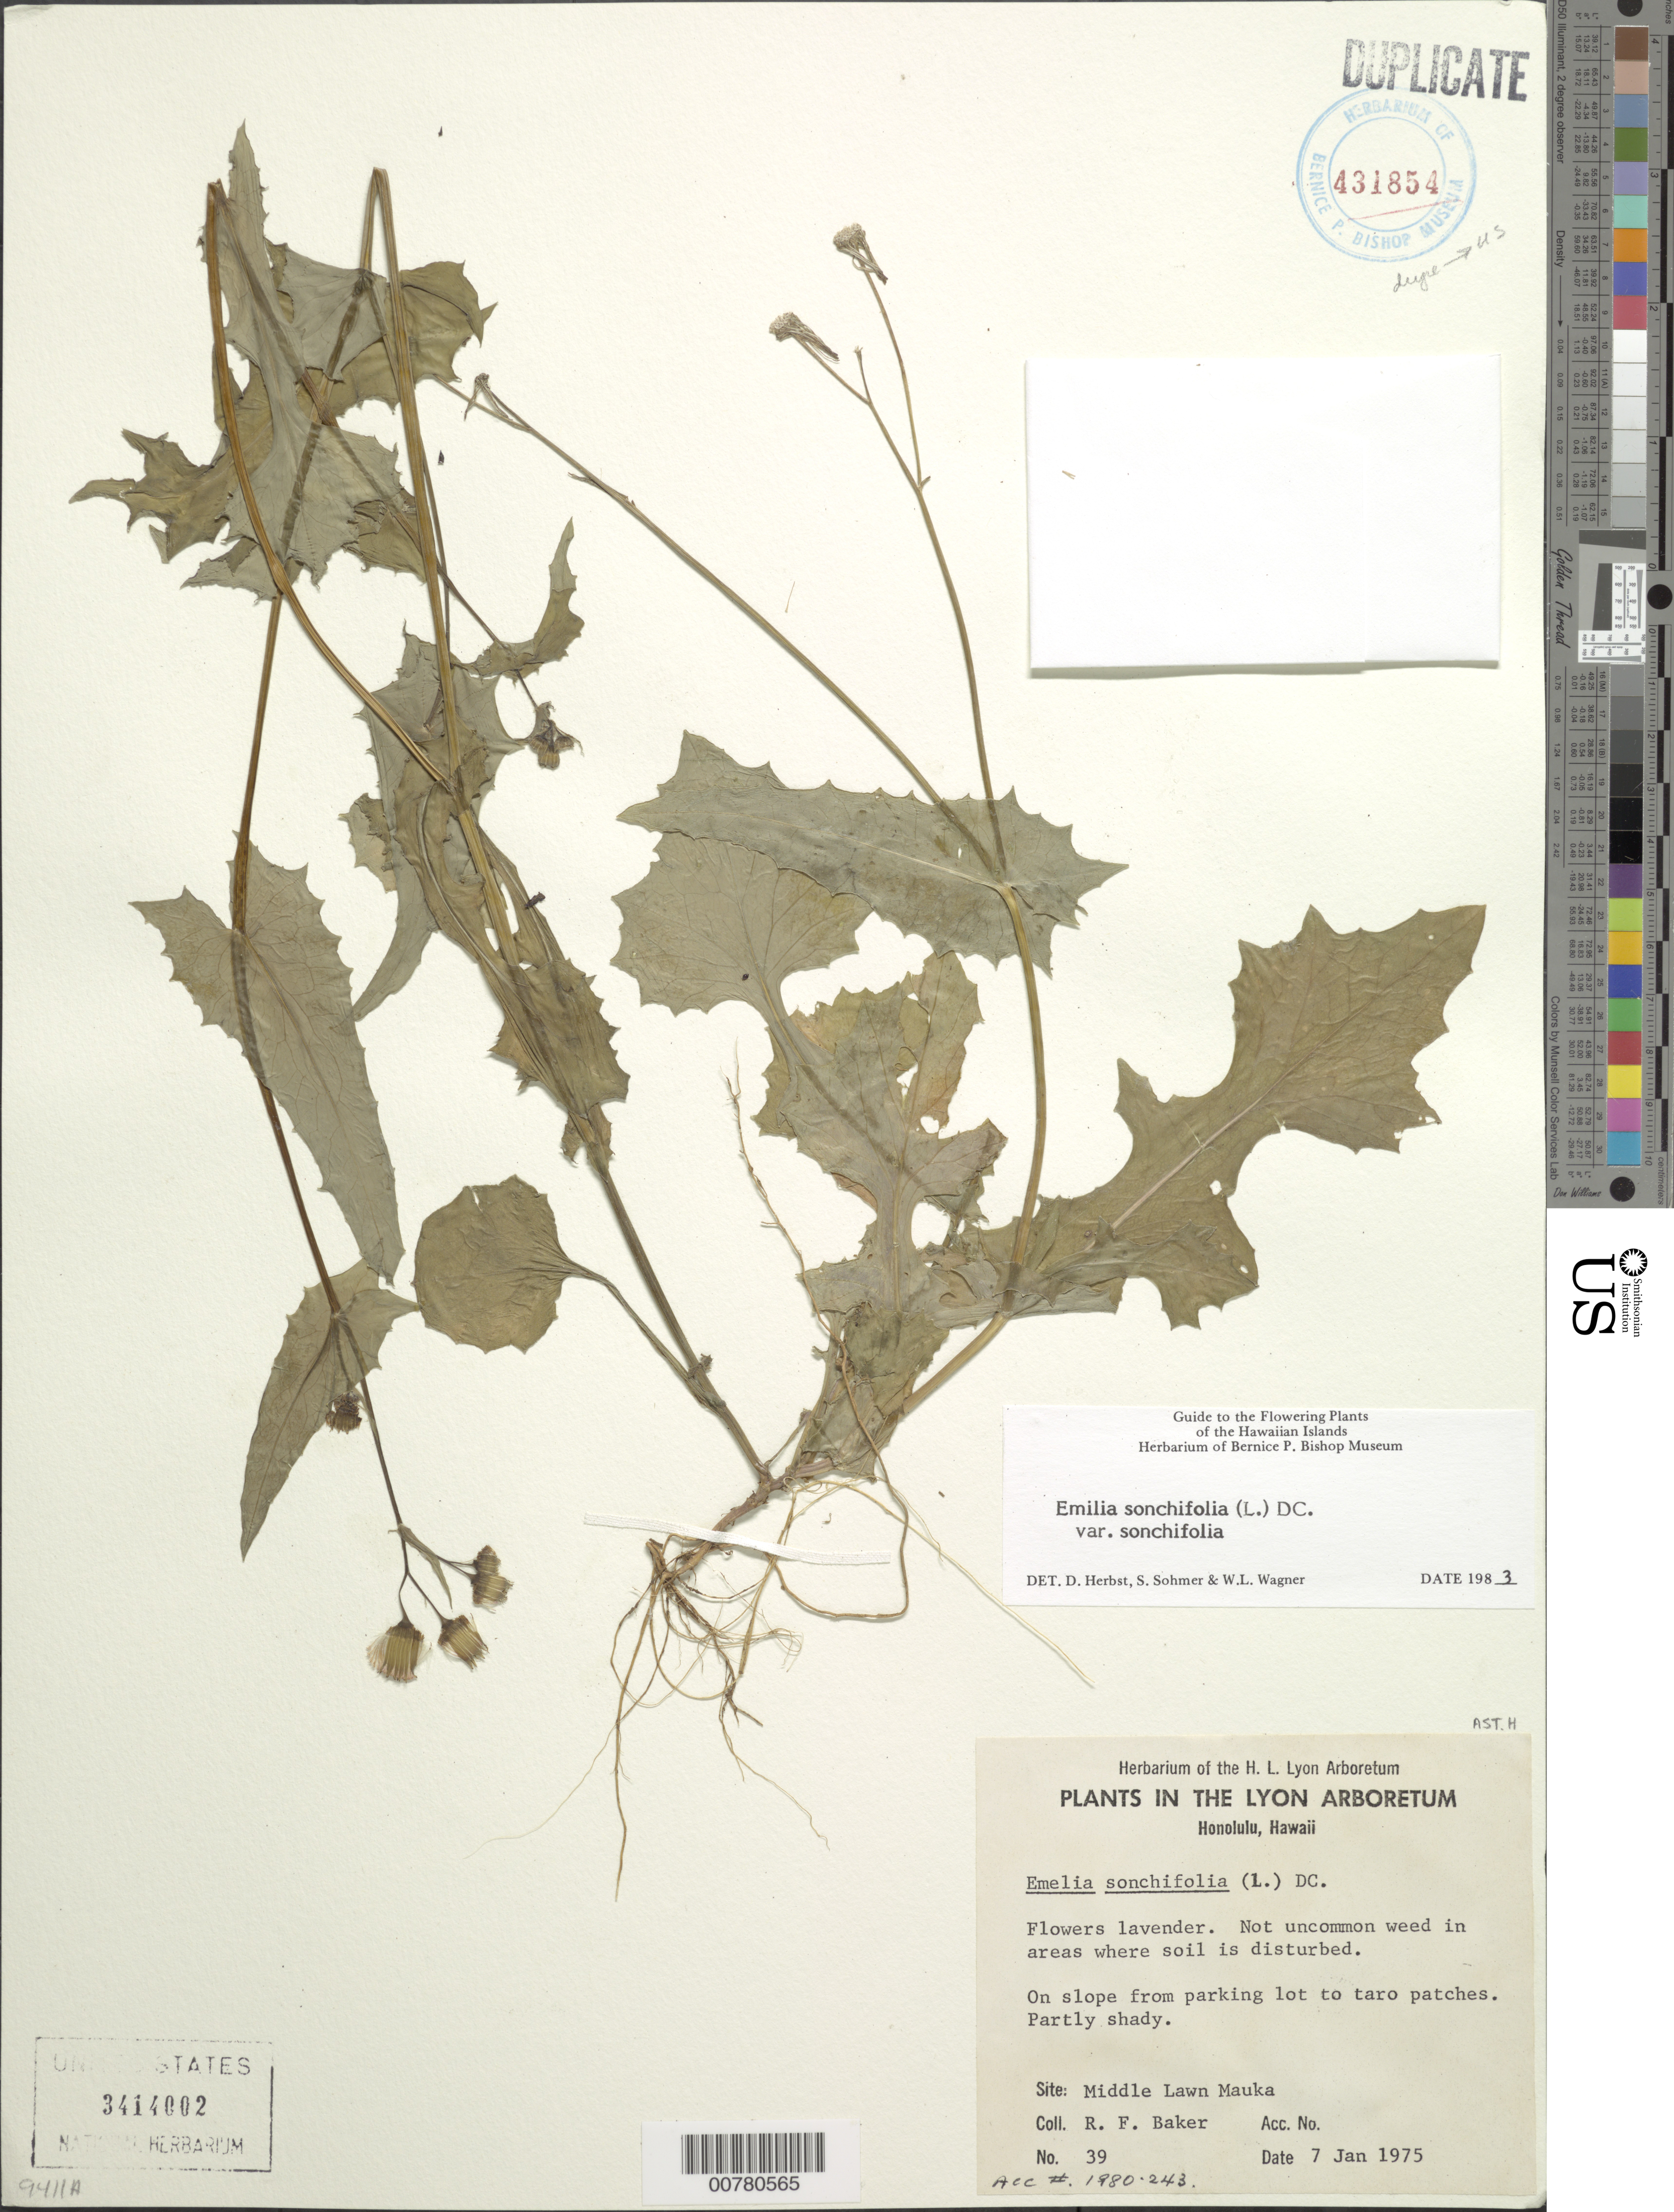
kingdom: Plantae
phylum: Tracheophyta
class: Magnoliopsida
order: Asterales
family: Asteraceae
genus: Emilia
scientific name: Emilia sonchifolia var. sonchifolia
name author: (L.) DC.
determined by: Wagner, W. L.; Herbst, D. R.; Sohmer, S. H.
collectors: R. F. Baker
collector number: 39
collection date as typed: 7 Jan 1975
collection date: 1975-01-07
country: United States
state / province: Hawaii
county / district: Honolulu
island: Oahu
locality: Lyon Arboretum; Middle Lawn Mauka On slope from parking lot to taro patches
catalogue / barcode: US 3414002